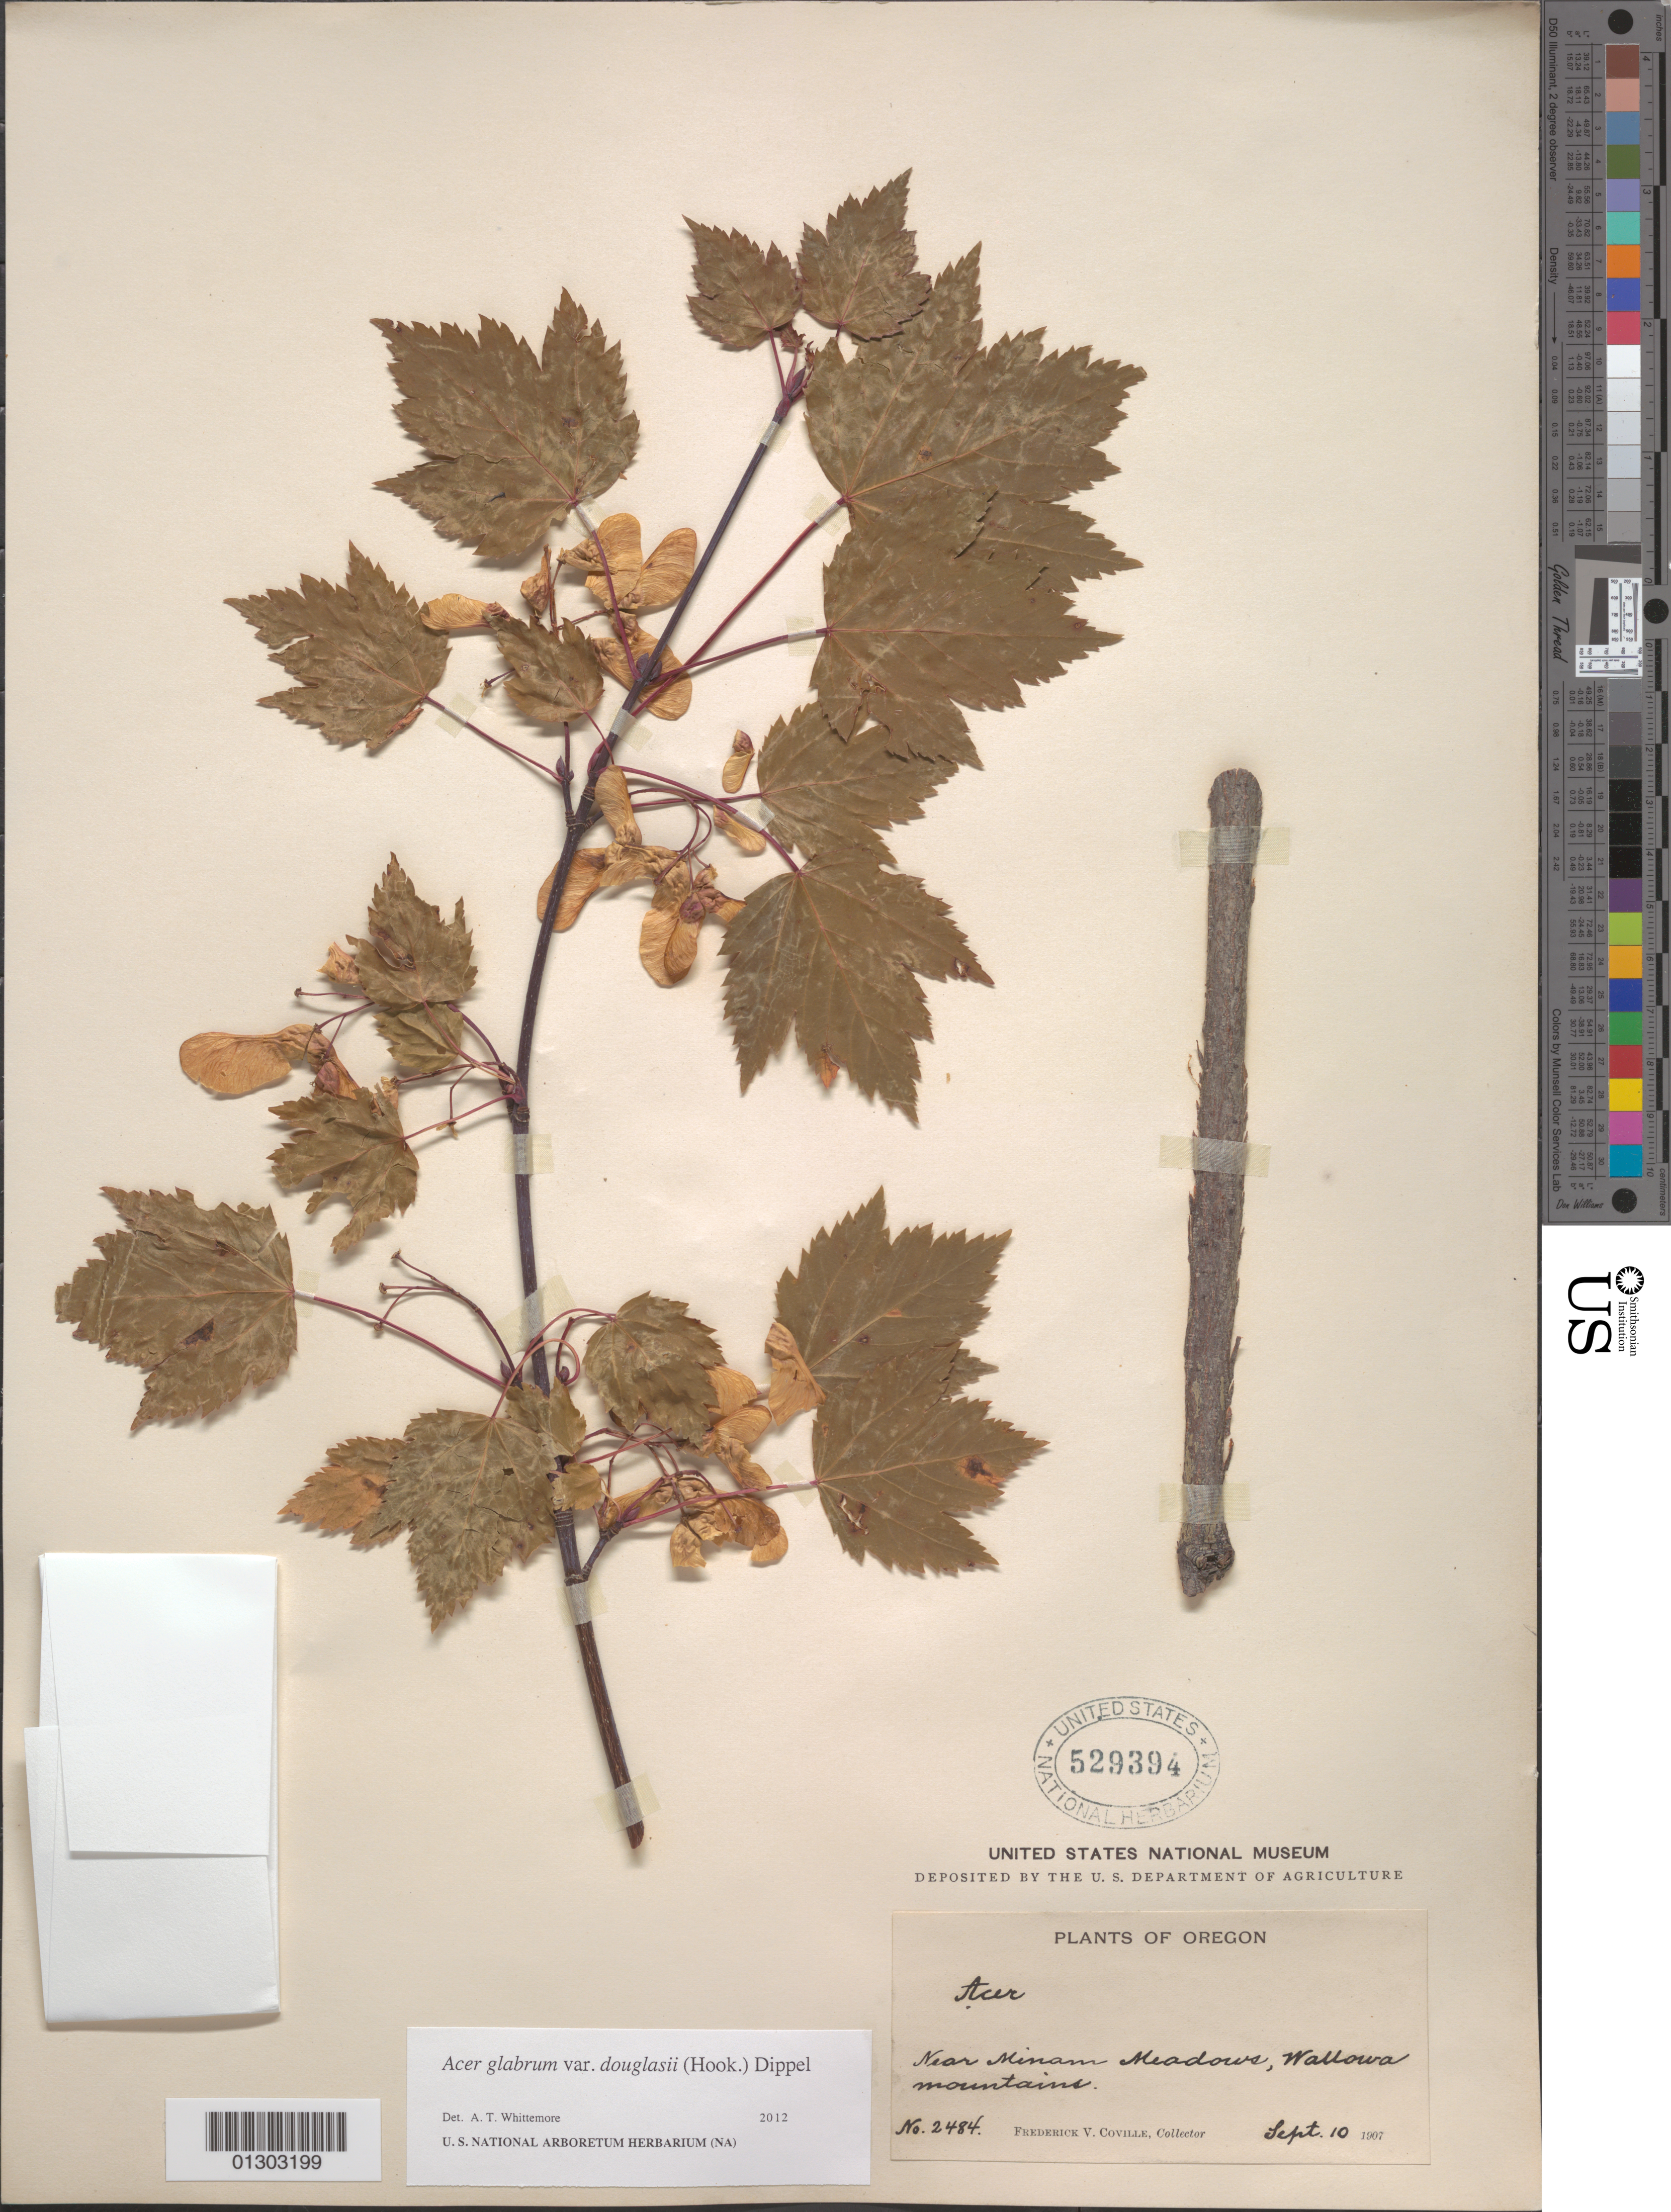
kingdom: Plantae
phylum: Tracheophyta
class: Magnoliopsida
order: Sapindales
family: Sapindaceae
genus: Acer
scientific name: Acer glabrum var. douglasii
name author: (Hook.) Dippel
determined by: Whittemore, A. T.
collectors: F. V. Coville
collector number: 2484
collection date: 1907-09-10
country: United States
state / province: Oregon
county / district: Wallowa County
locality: Wallowa Mountains, near Minam Meadows.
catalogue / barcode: US 529394